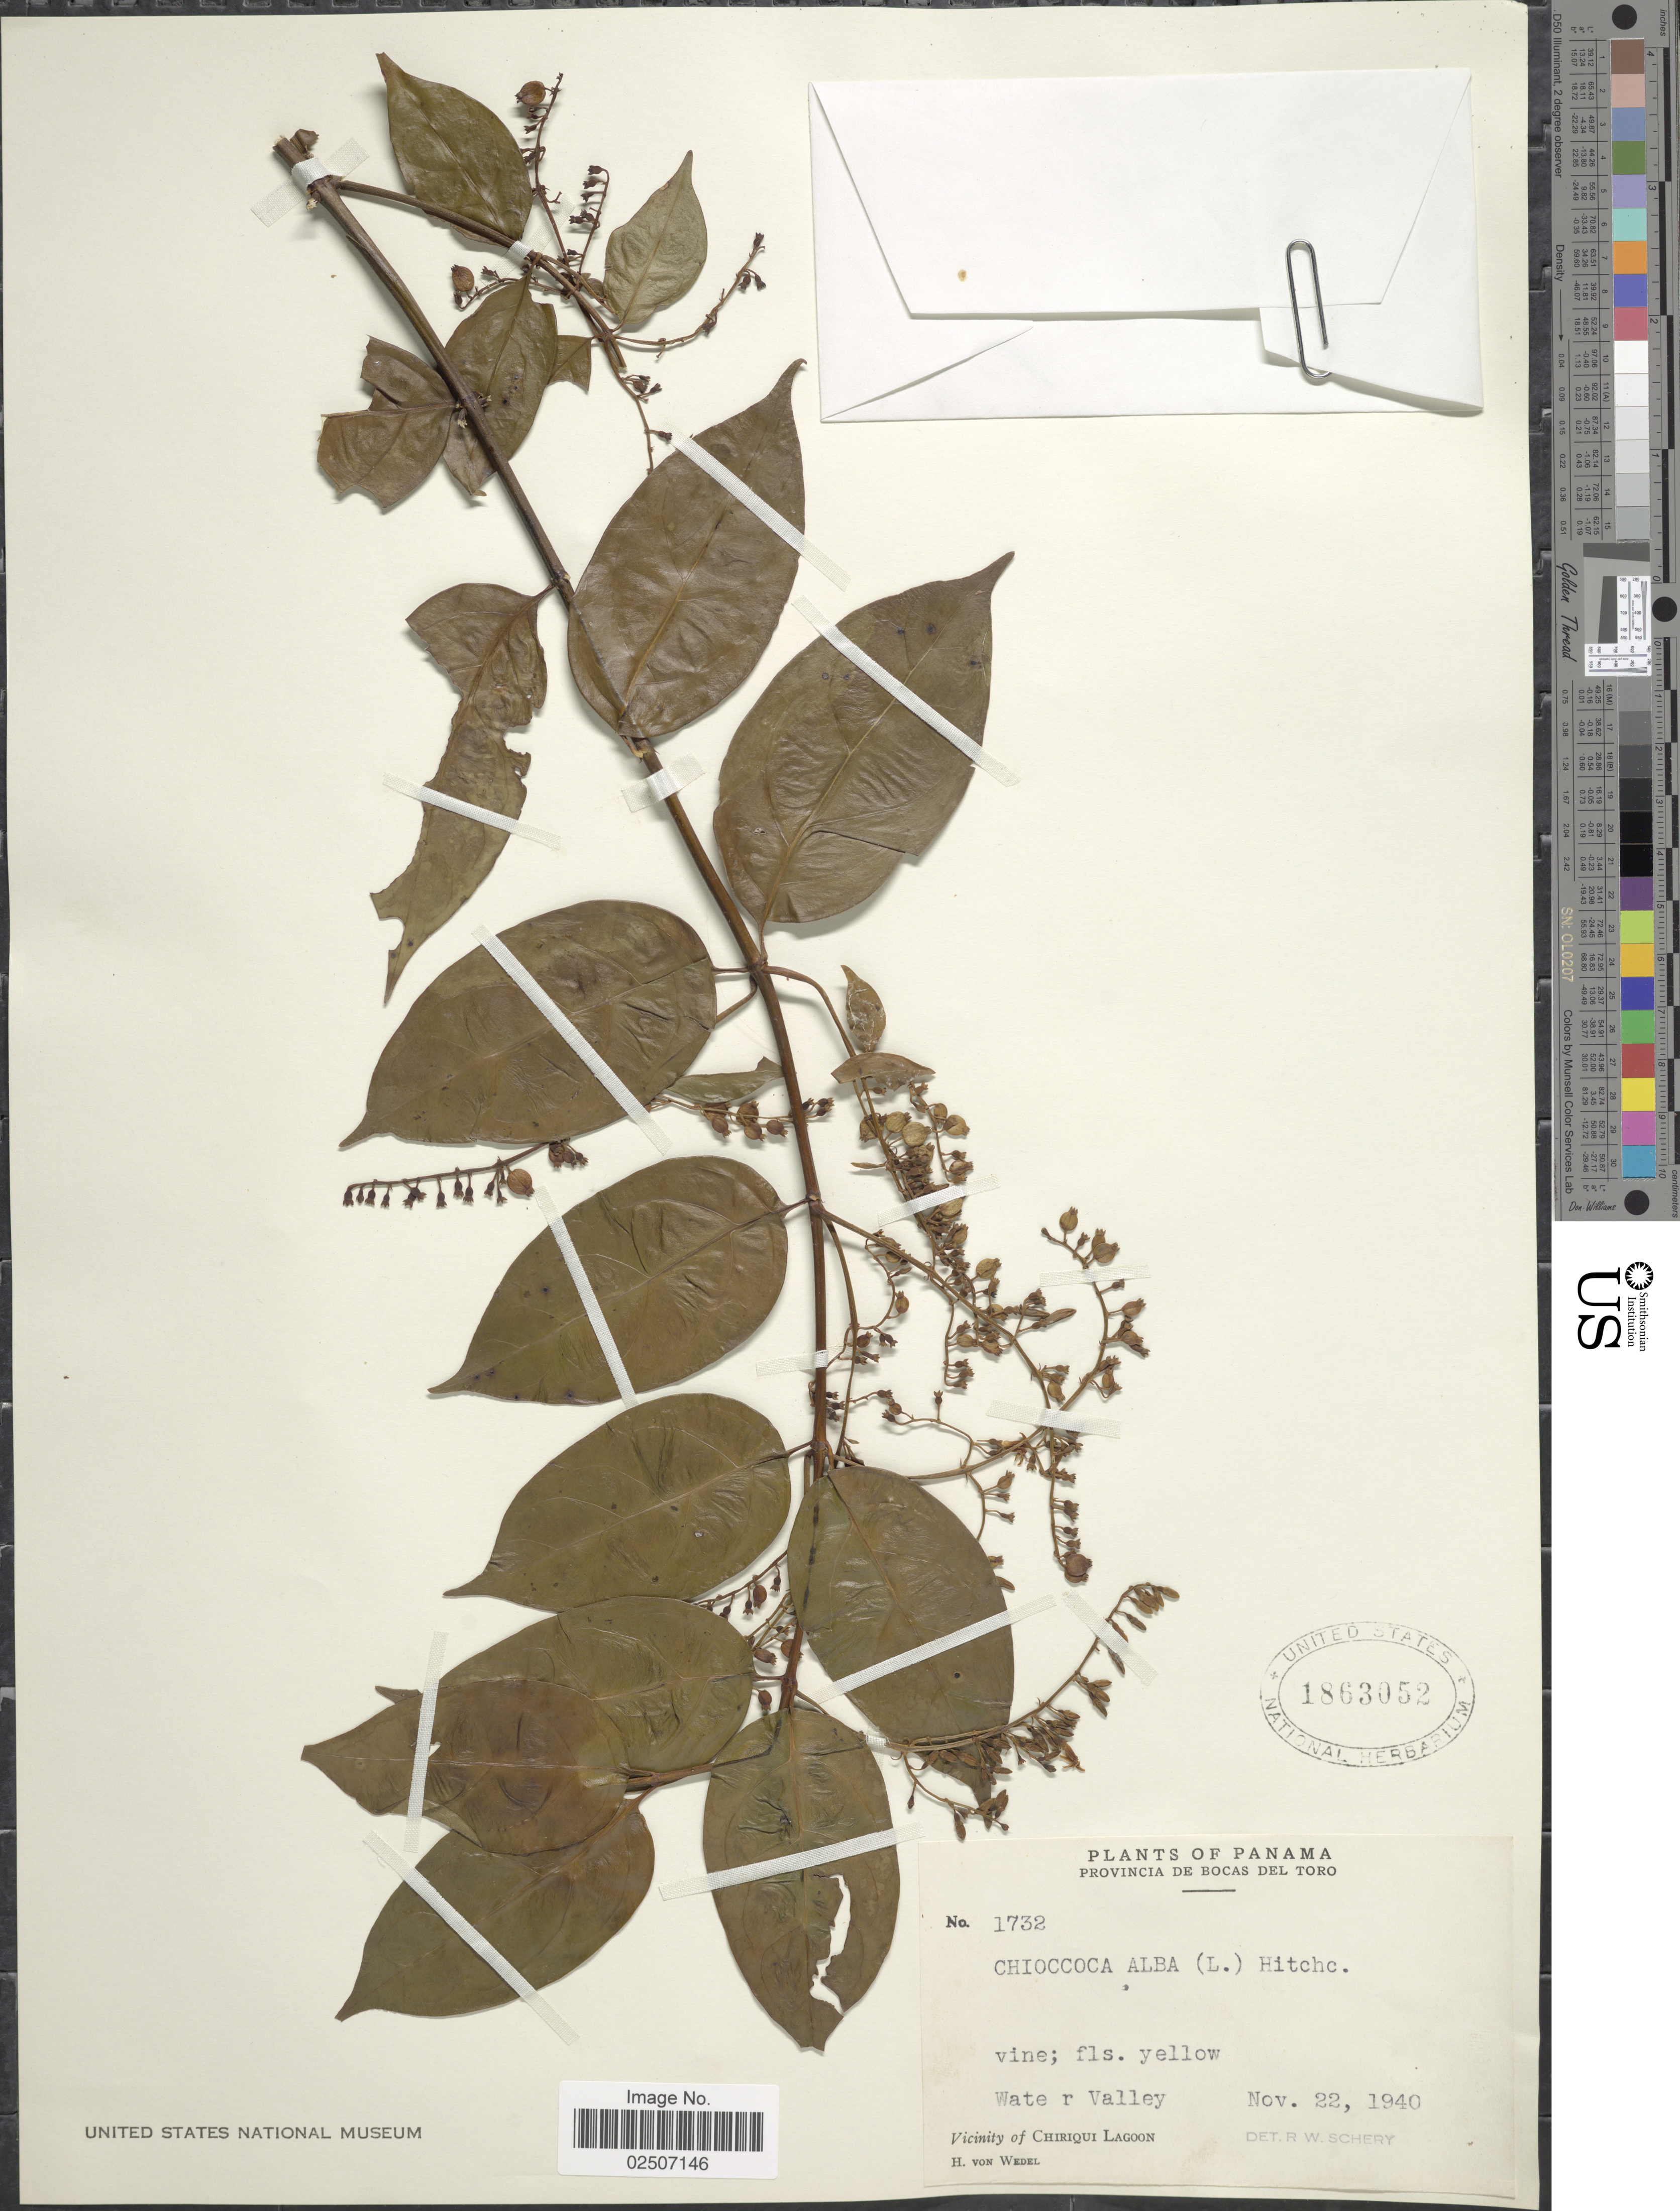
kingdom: Plantae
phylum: Tracheophyta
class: Magnoliopsida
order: Gentianales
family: Rubiaceae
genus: Chiococca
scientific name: Chiococca alba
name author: (L.) Hitchc.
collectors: H. von Wedel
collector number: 1732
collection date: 1940-11-22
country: Panama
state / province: Bocas del Toro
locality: Provincia de Bocas del Toro. Water Valley. Vicinity of Chiriqui Lagoon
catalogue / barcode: US 1863052